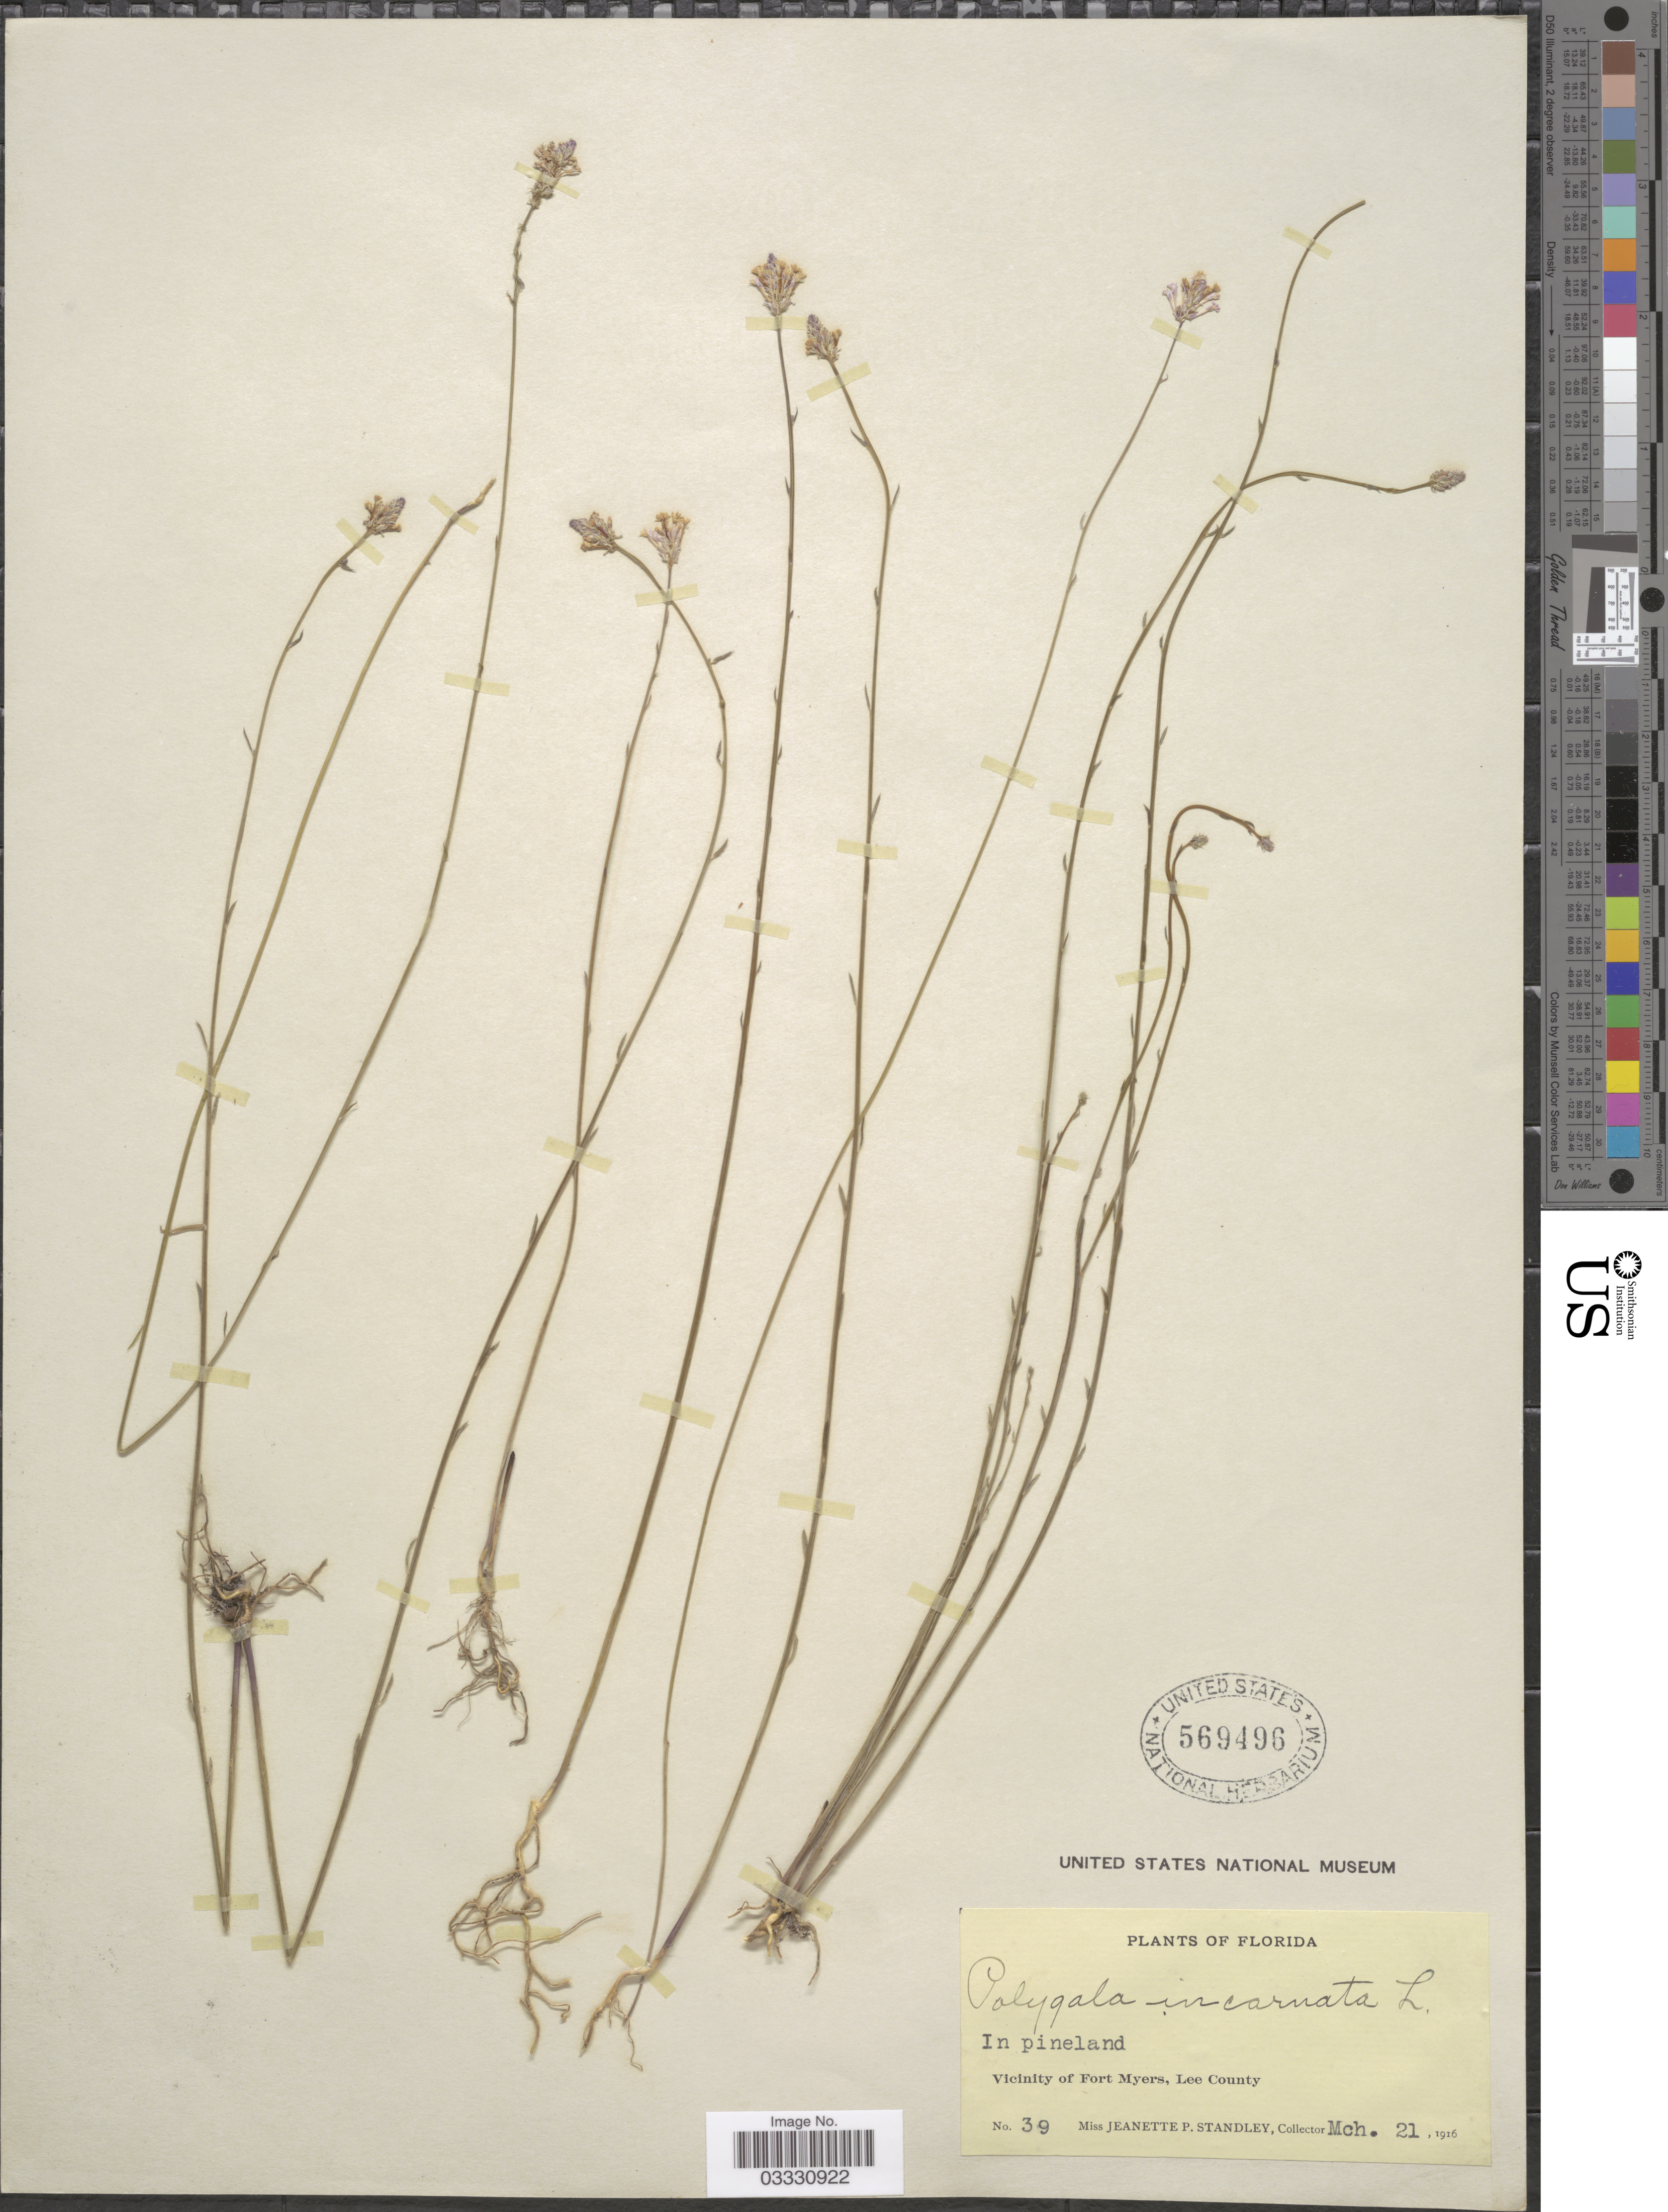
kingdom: Plantae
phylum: Tracheophyta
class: Magnoliopsida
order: Fabales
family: Polygalaceae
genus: Polygala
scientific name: Polygala incarnata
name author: L.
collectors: J. P. Standley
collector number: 39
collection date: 1916-03-21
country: United States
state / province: Florida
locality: Vicinity of Fort Myers, Lee County.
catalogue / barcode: US 569496